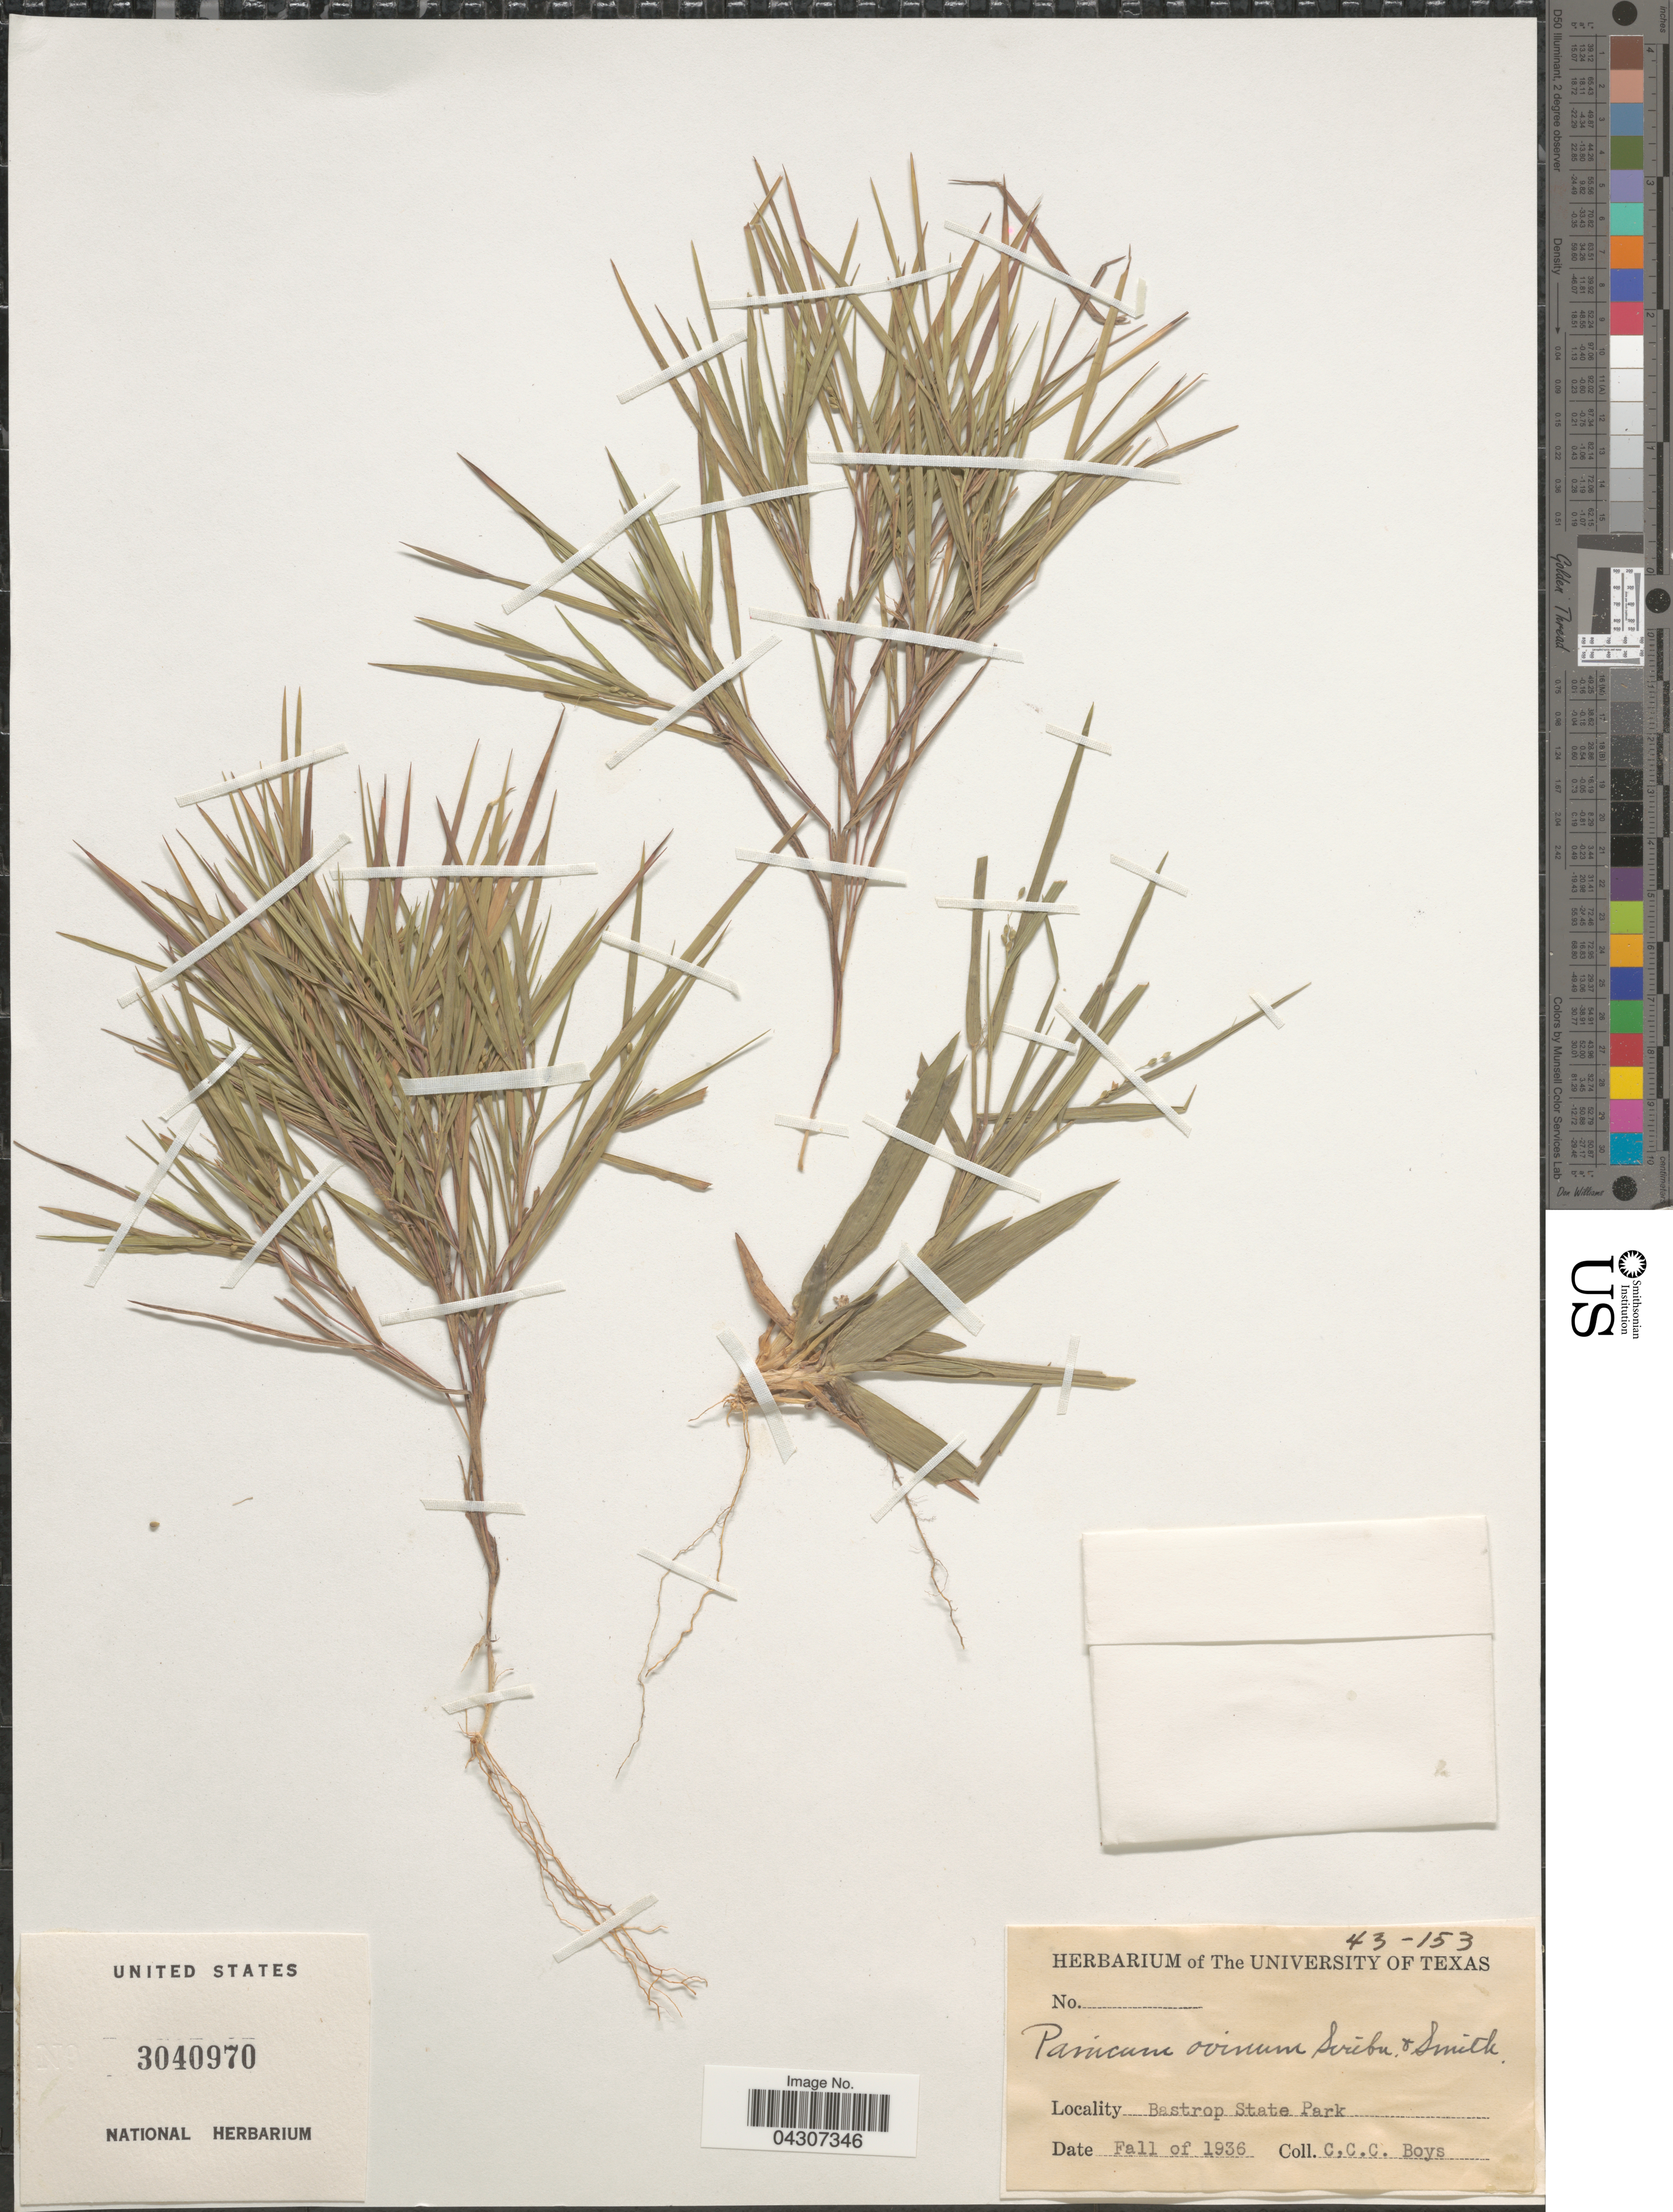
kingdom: Plantae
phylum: Tracheophyta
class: Liliopsida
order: Poales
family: Poaceae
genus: Dichanthelium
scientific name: Dichanthelium aciculare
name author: (Desv. ex Poir.) Gould & C.A. Clark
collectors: C. Boys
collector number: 43-153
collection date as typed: Falls of 1936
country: United States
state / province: Texas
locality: Bastrop State Park.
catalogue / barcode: US 3040970